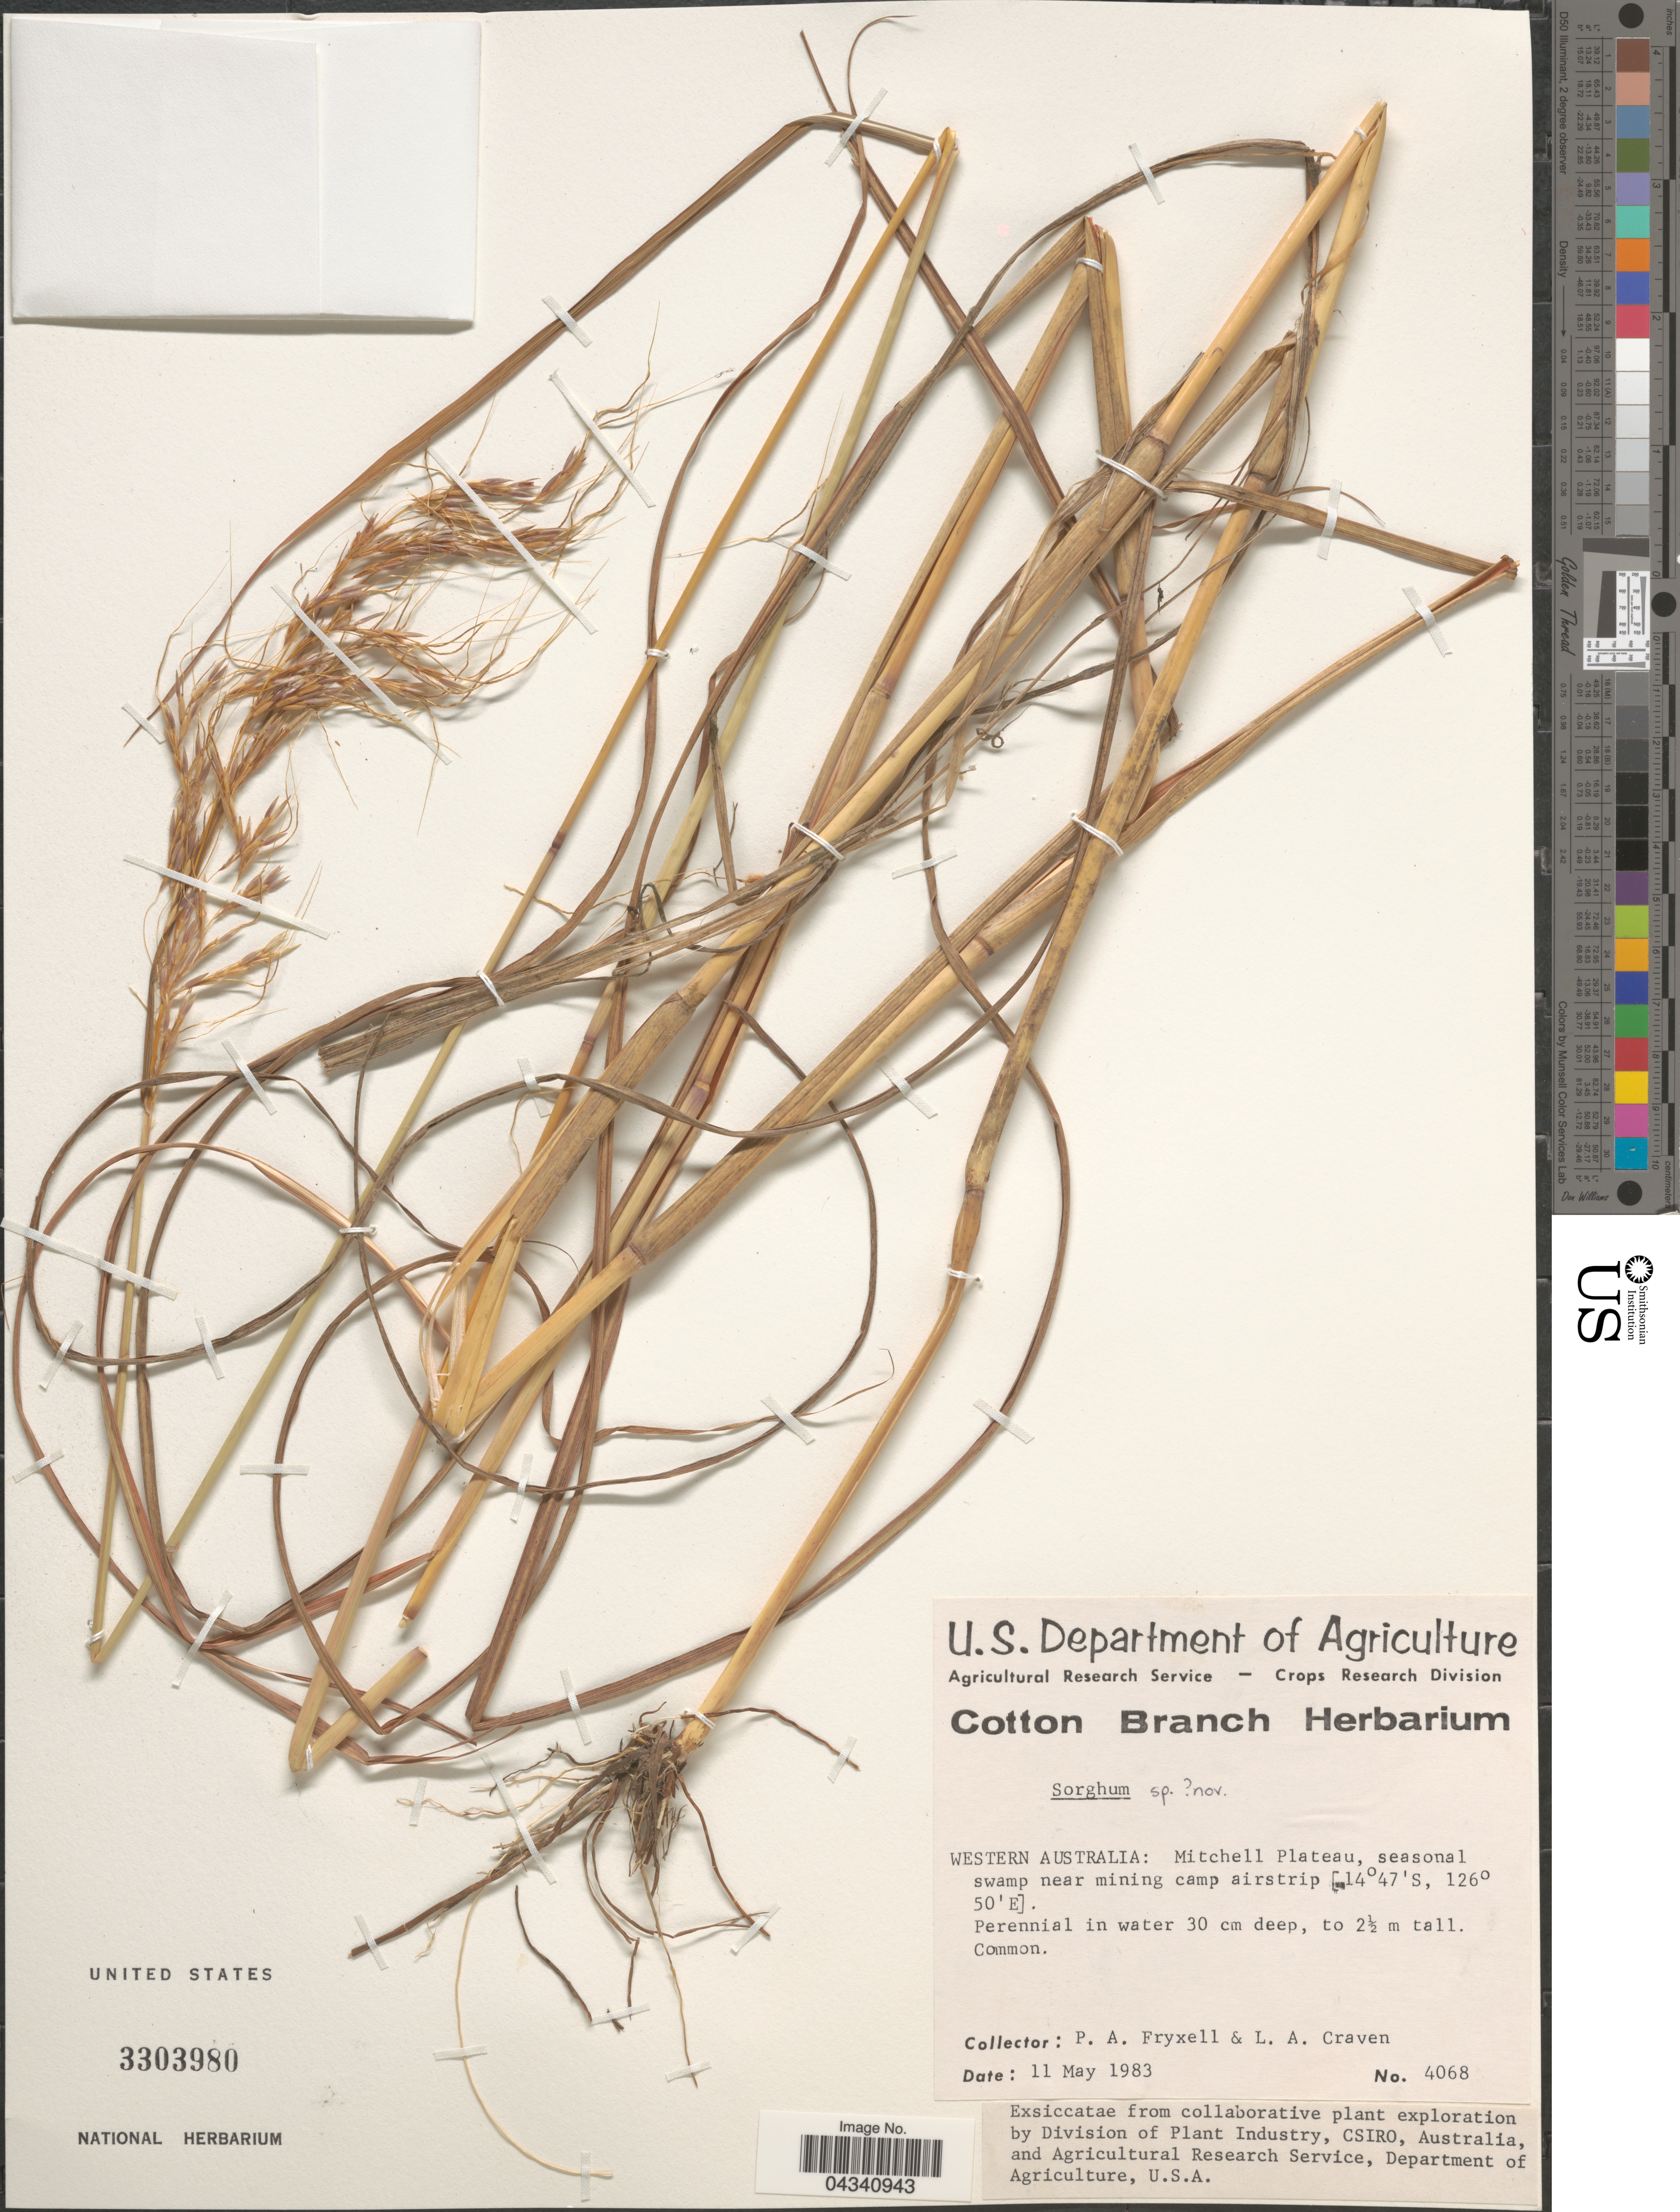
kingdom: Plantae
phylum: Tracheophyta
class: Liliopsida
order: Poales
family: Poaceae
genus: Sorghum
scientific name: Sorghum sp.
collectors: P. A. Fryxell & L. A. Craven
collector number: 4068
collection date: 1983-05-11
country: Australia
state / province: Western Australia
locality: Mitchell Plateau, seasonal swamp near mining camp airstrip.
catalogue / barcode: US 3303980